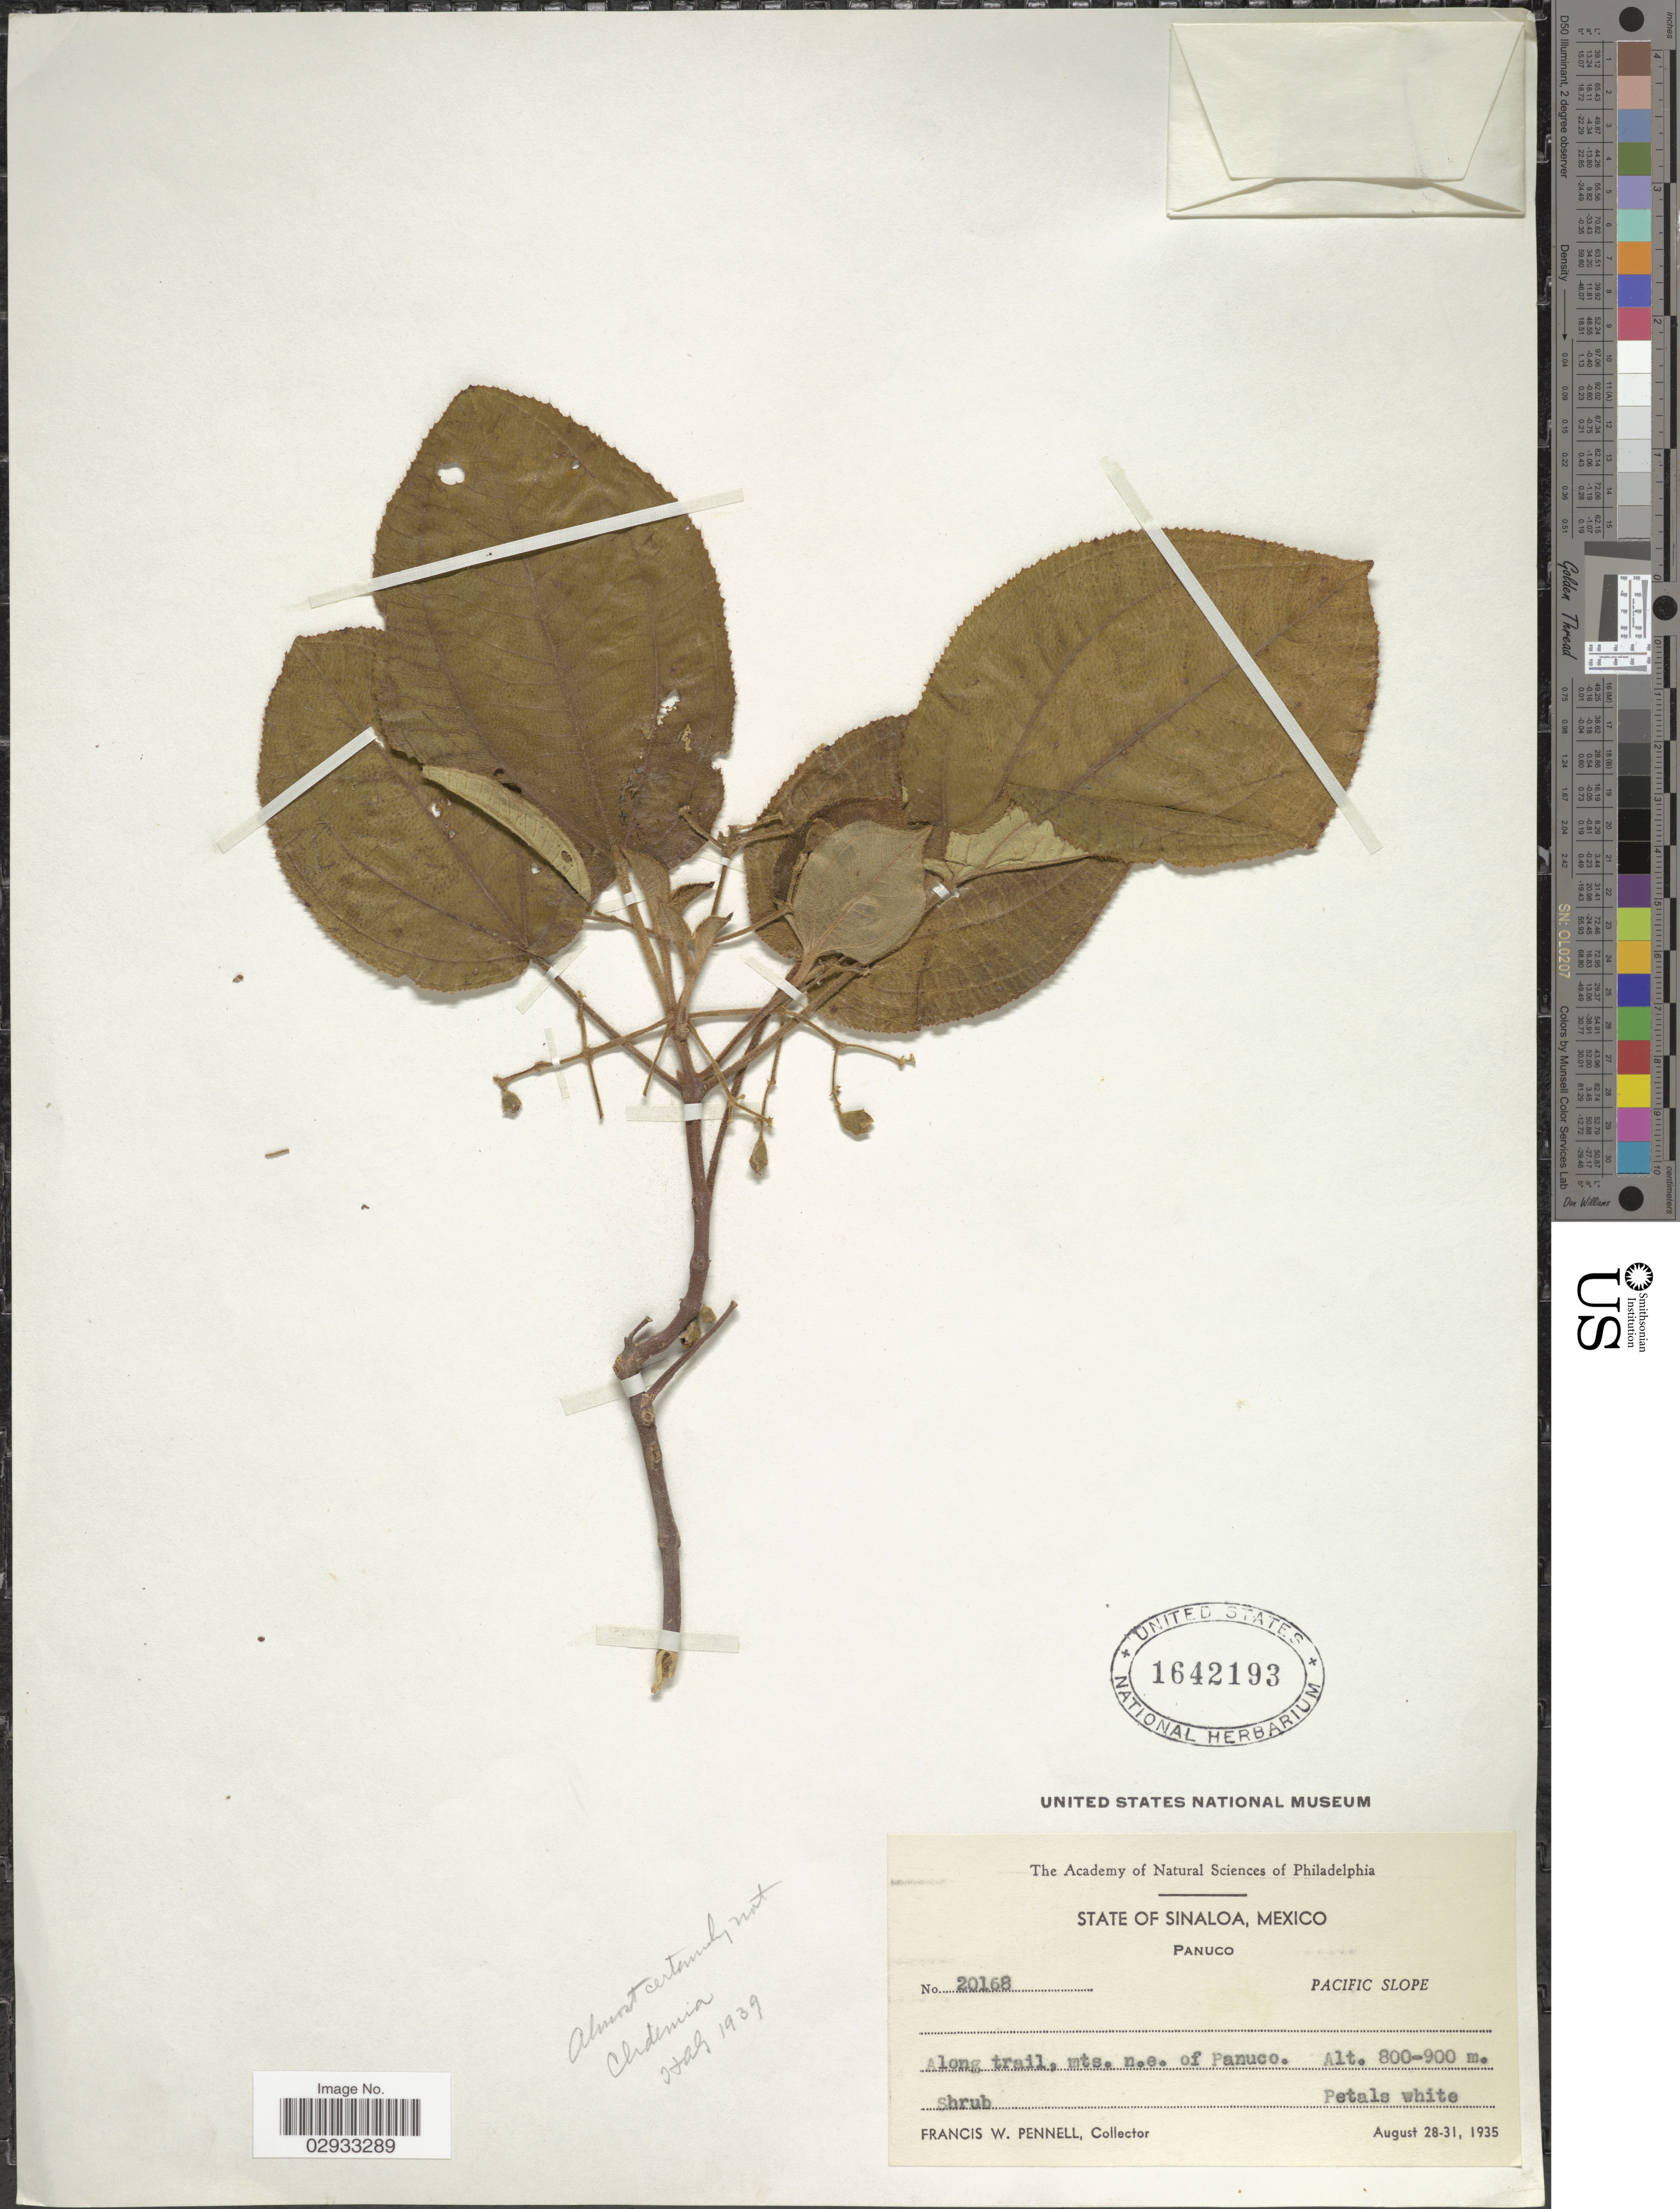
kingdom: Plantae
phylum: Tracheophyta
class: Magnoliopsida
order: Myrtales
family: Melastomataceae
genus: Miconia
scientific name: Miconia saxicola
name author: Brandegee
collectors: F. W. Pennell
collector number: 20168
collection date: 1935-08-28/1935-08-31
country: Mexico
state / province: Sinaloa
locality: Panuco. Pacific Slope. Along trail, mts. n.e. of Panuco.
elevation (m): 800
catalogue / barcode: US 1642193